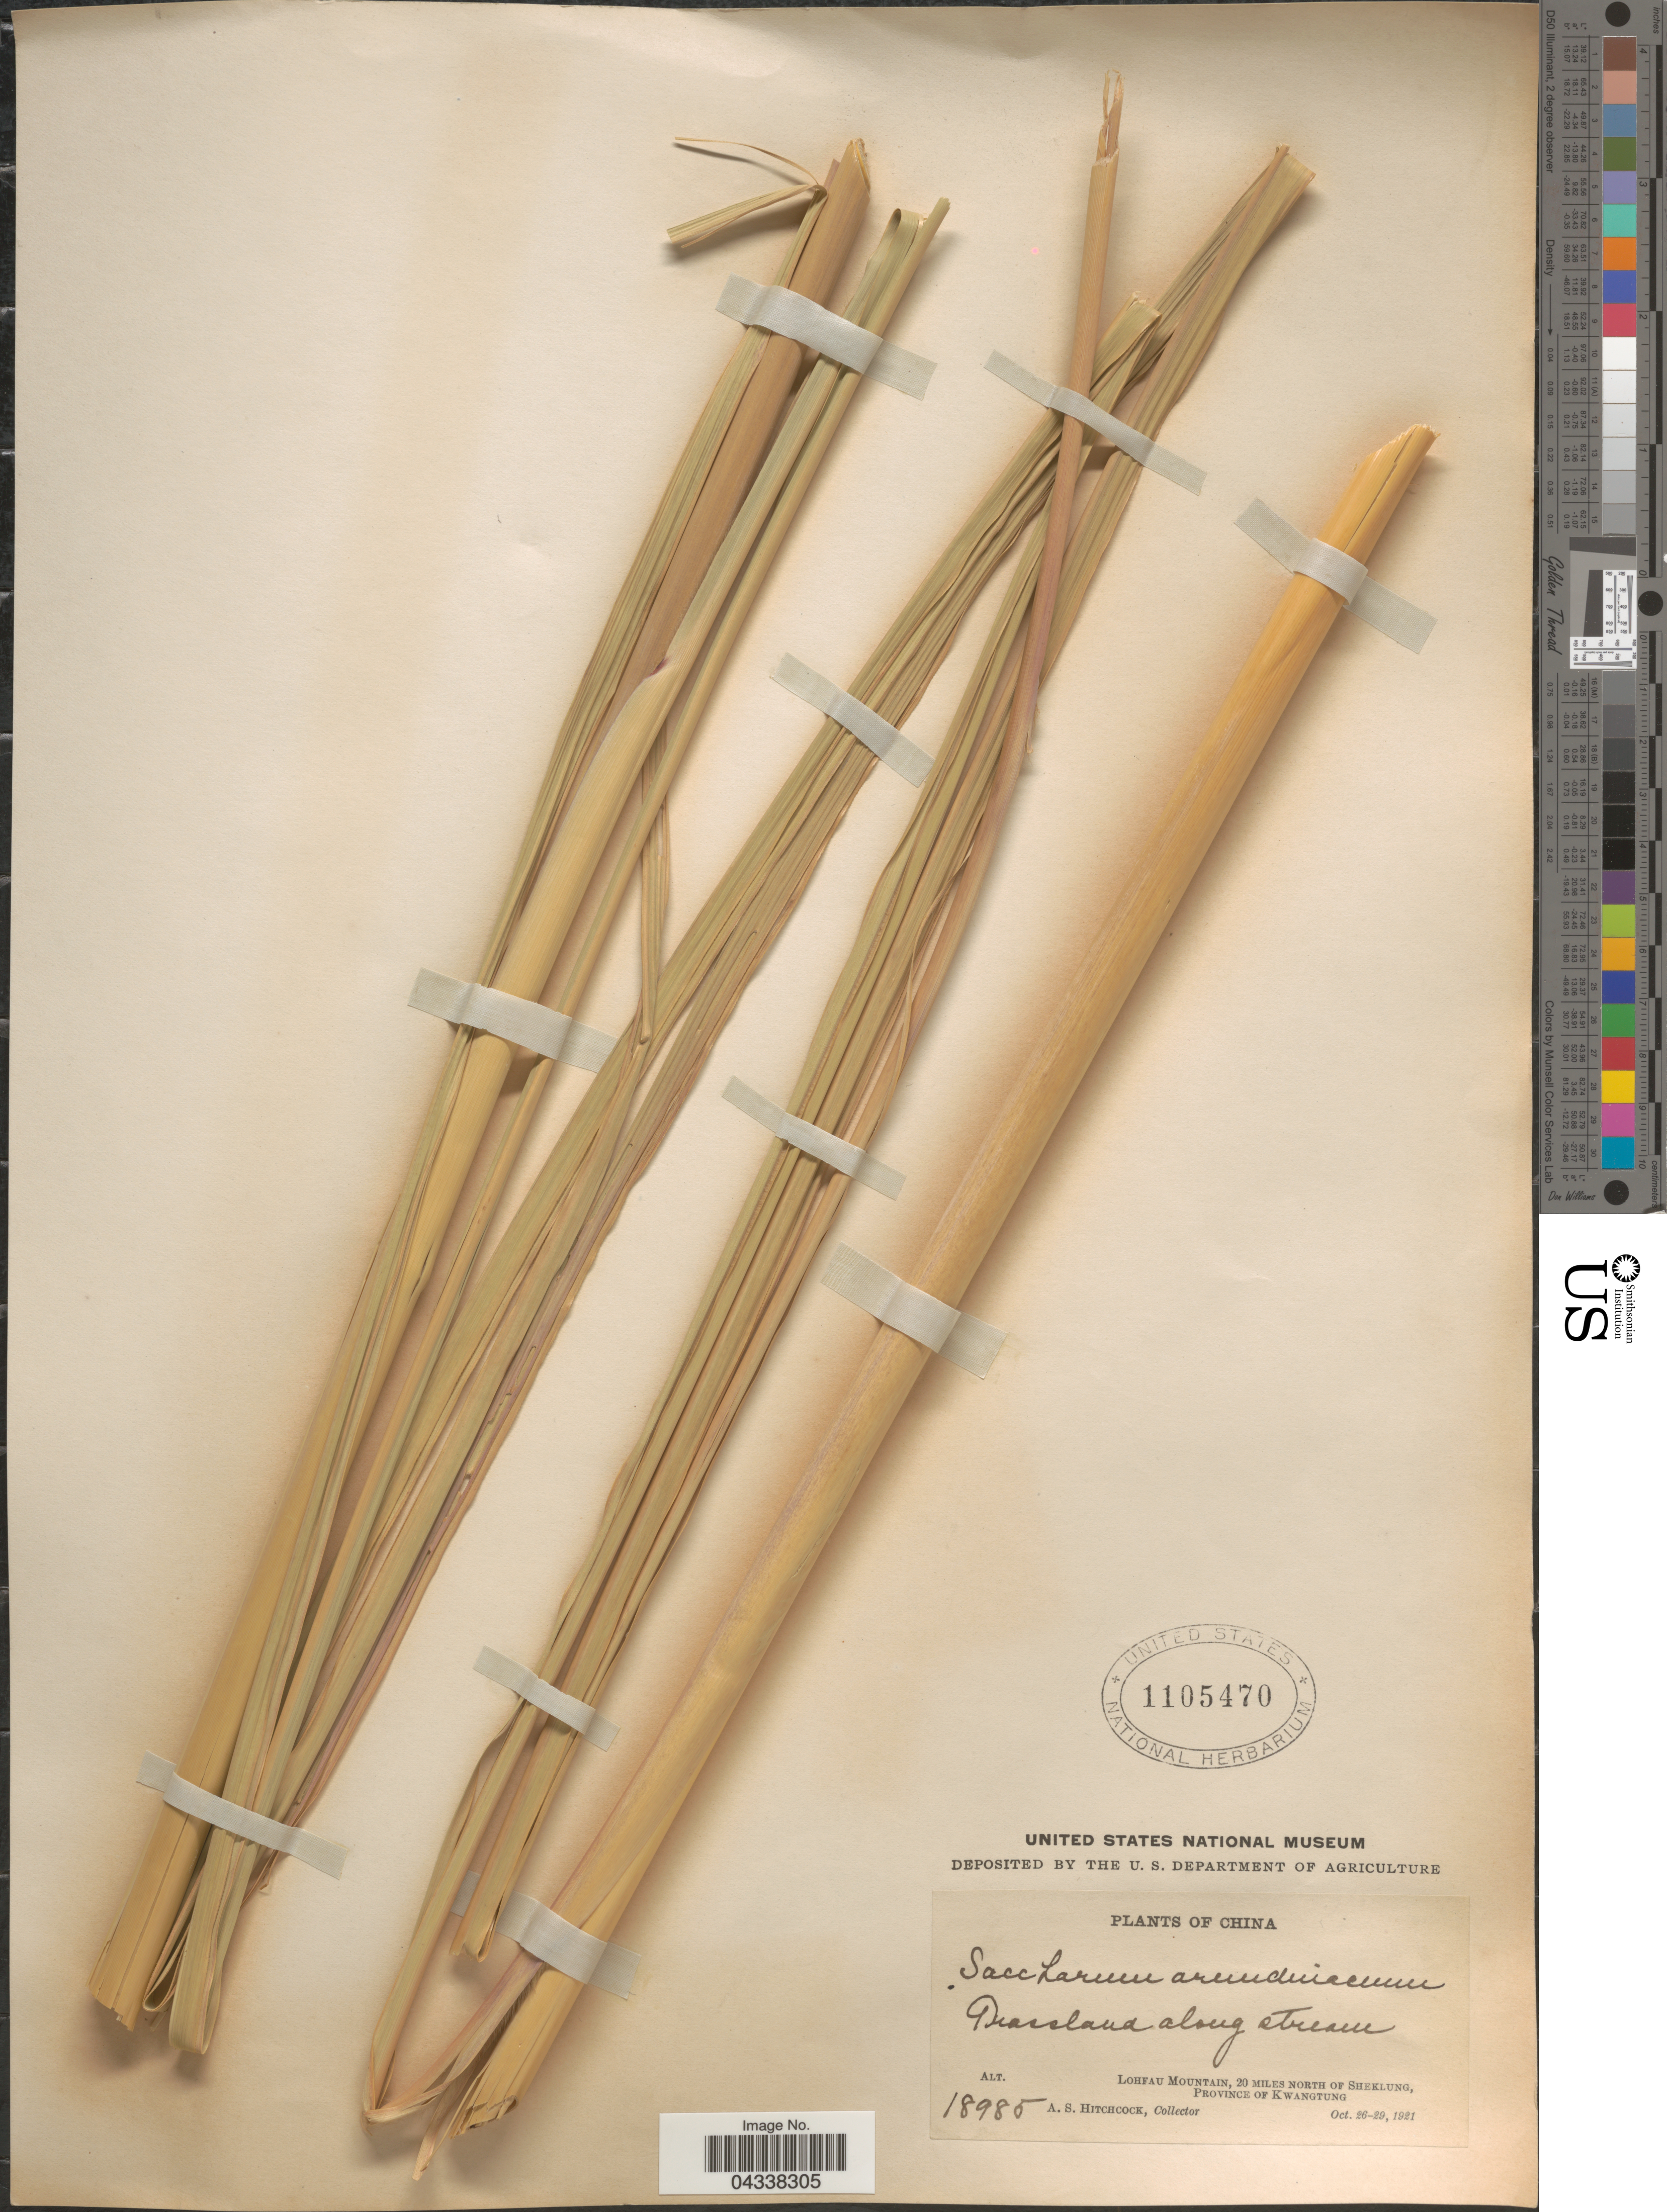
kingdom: Plantae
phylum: Tracheophyta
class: Liliopsida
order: Poales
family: Poaceae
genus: Tripidium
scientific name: Tripidium arundinaceum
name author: (Retz.) Welker et al.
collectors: A. S. Hitchcock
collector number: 18985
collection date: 1921-10-26/1921-10-29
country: China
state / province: Guangdong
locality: Lohfau Mountain, 20 miles north of Sheklung, Province of Kwangtung.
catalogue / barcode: US 1105470